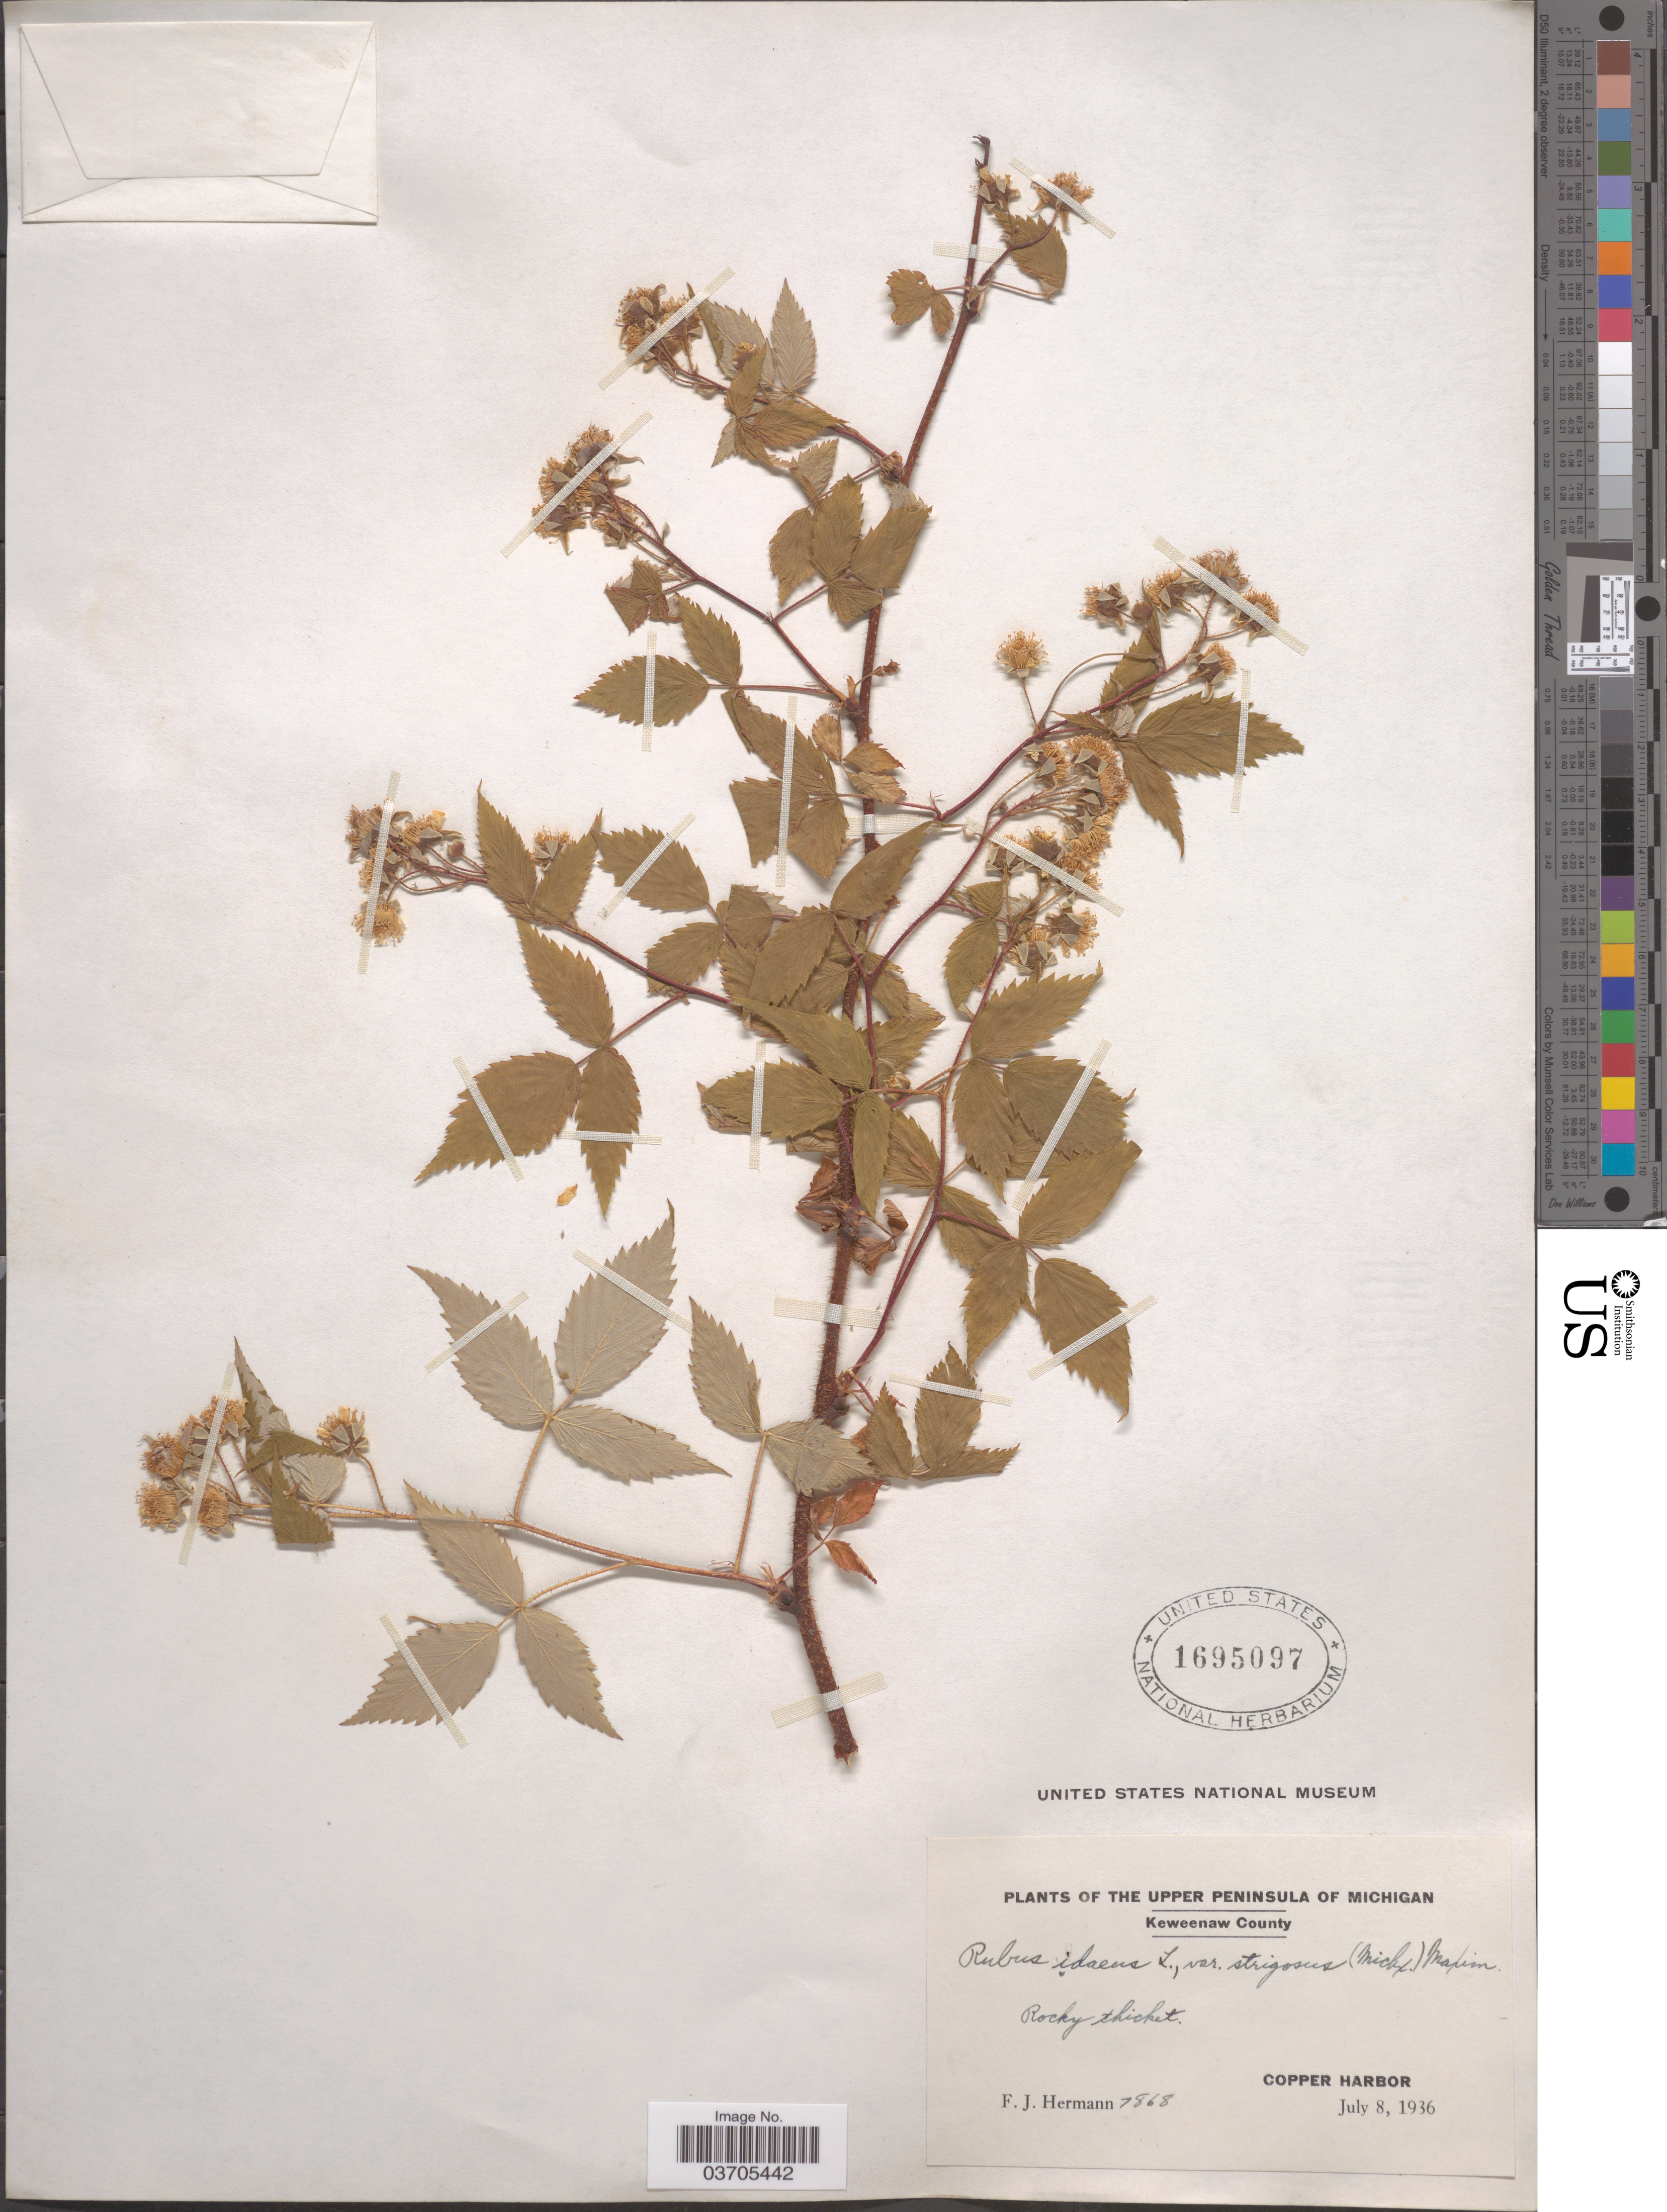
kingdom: Plantae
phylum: Tracheophyta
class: Magnoliopsida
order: Rosales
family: Rosaceae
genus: Rubus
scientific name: Rubus idaeus var. strigosus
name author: (Michx.) Maxim.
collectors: F. J. Hermann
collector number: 7868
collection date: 1936-07-08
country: United States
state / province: Michigan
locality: Upper Peninsula of Michigan. Keweenaw County. Copper Harbor.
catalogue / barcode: US 1695097